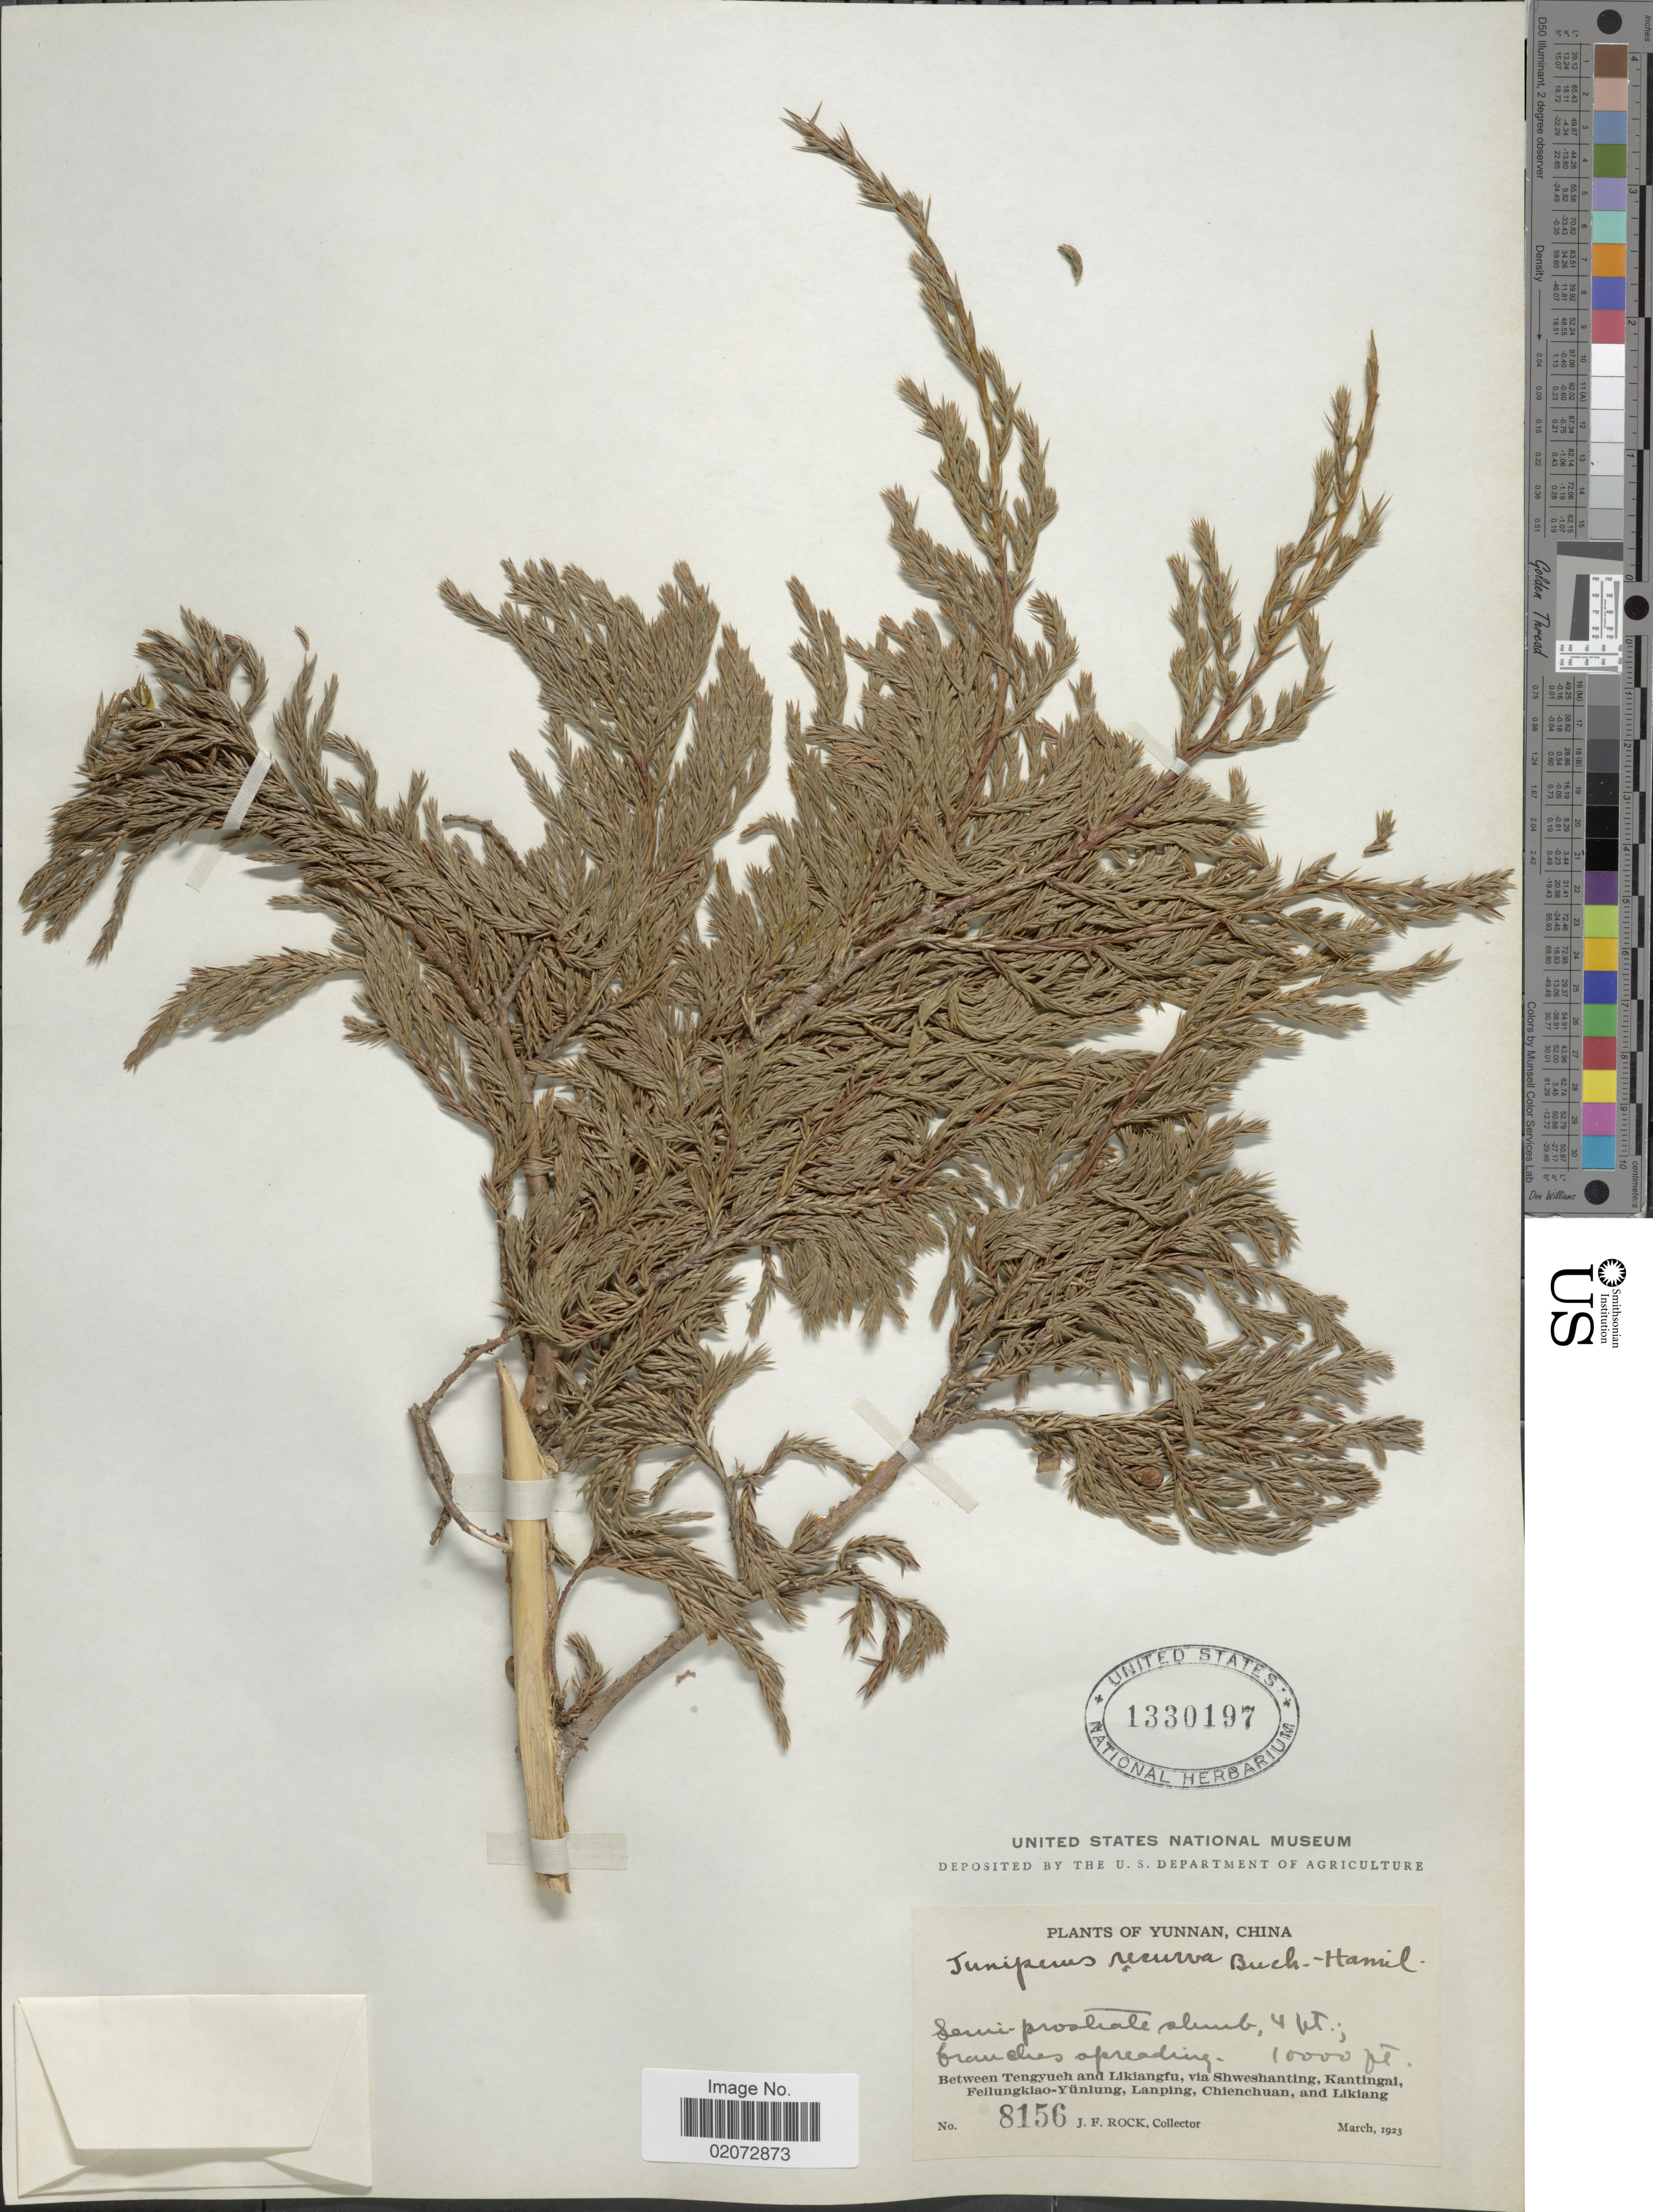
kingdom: Plantae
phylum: Tracheophyta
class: Pinopsida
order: Pinales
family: Cupressaceae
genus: Juniperus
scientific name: Juniperus recurva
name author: Buch.-Ham. ex D. Don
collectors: J. Rock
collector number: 8156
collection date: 1923-03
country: China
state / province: Yunnan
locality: Between Tengyueh and Likiangfu, via Shweshanting, Kantingai, Feilungkiao-Yuniung, Lanping, Chienchuan, and Likiang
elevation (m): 3048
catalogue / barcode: US 1330197